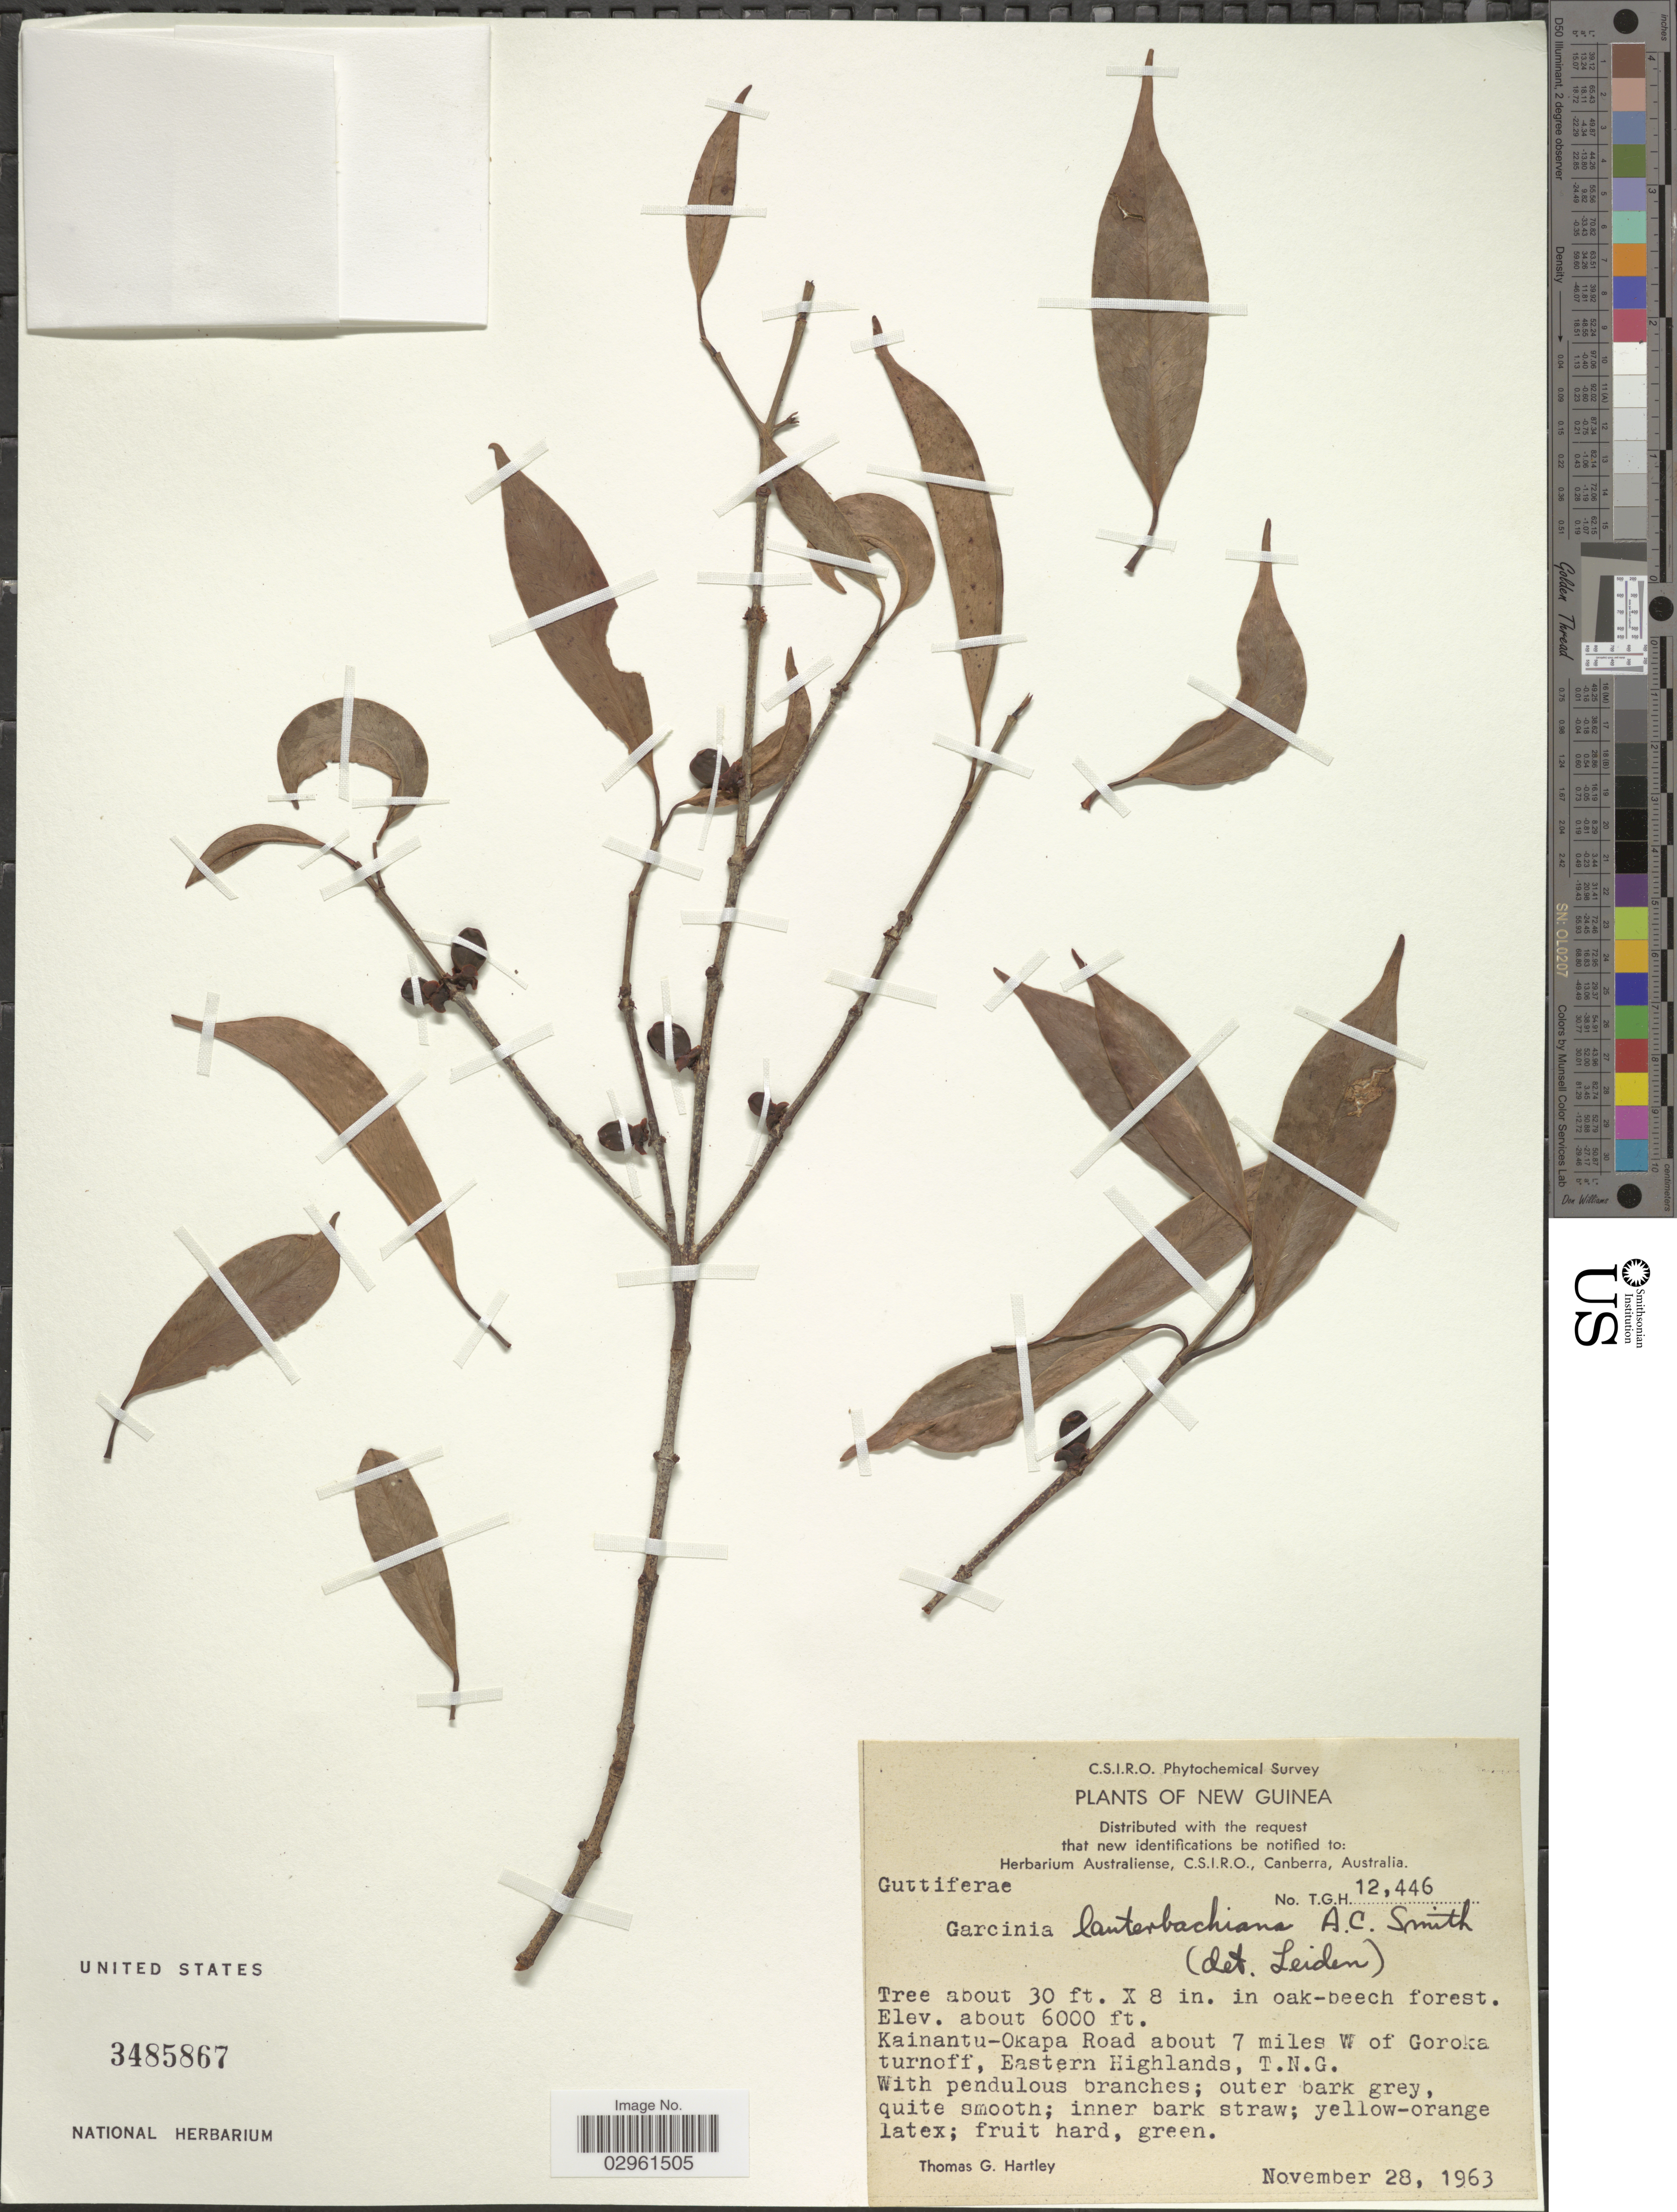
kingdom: Plantae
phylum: Tracheophyta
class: Magnoliopsida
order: Malpighiales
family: Clusiaceae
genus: Garcinia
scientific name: Garcinia lauterbachiana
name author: A.C. Sm.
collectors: T. G. Hartley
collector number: T.G.H.12446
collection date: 1963-11-28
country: Papua New Guinea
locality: New Guinea, Kainantu-Okapa Road about 7 miles W of Goroka turnoff, Eastern Highlands, T.N.G.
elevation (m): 1829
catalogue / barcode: US 3485867